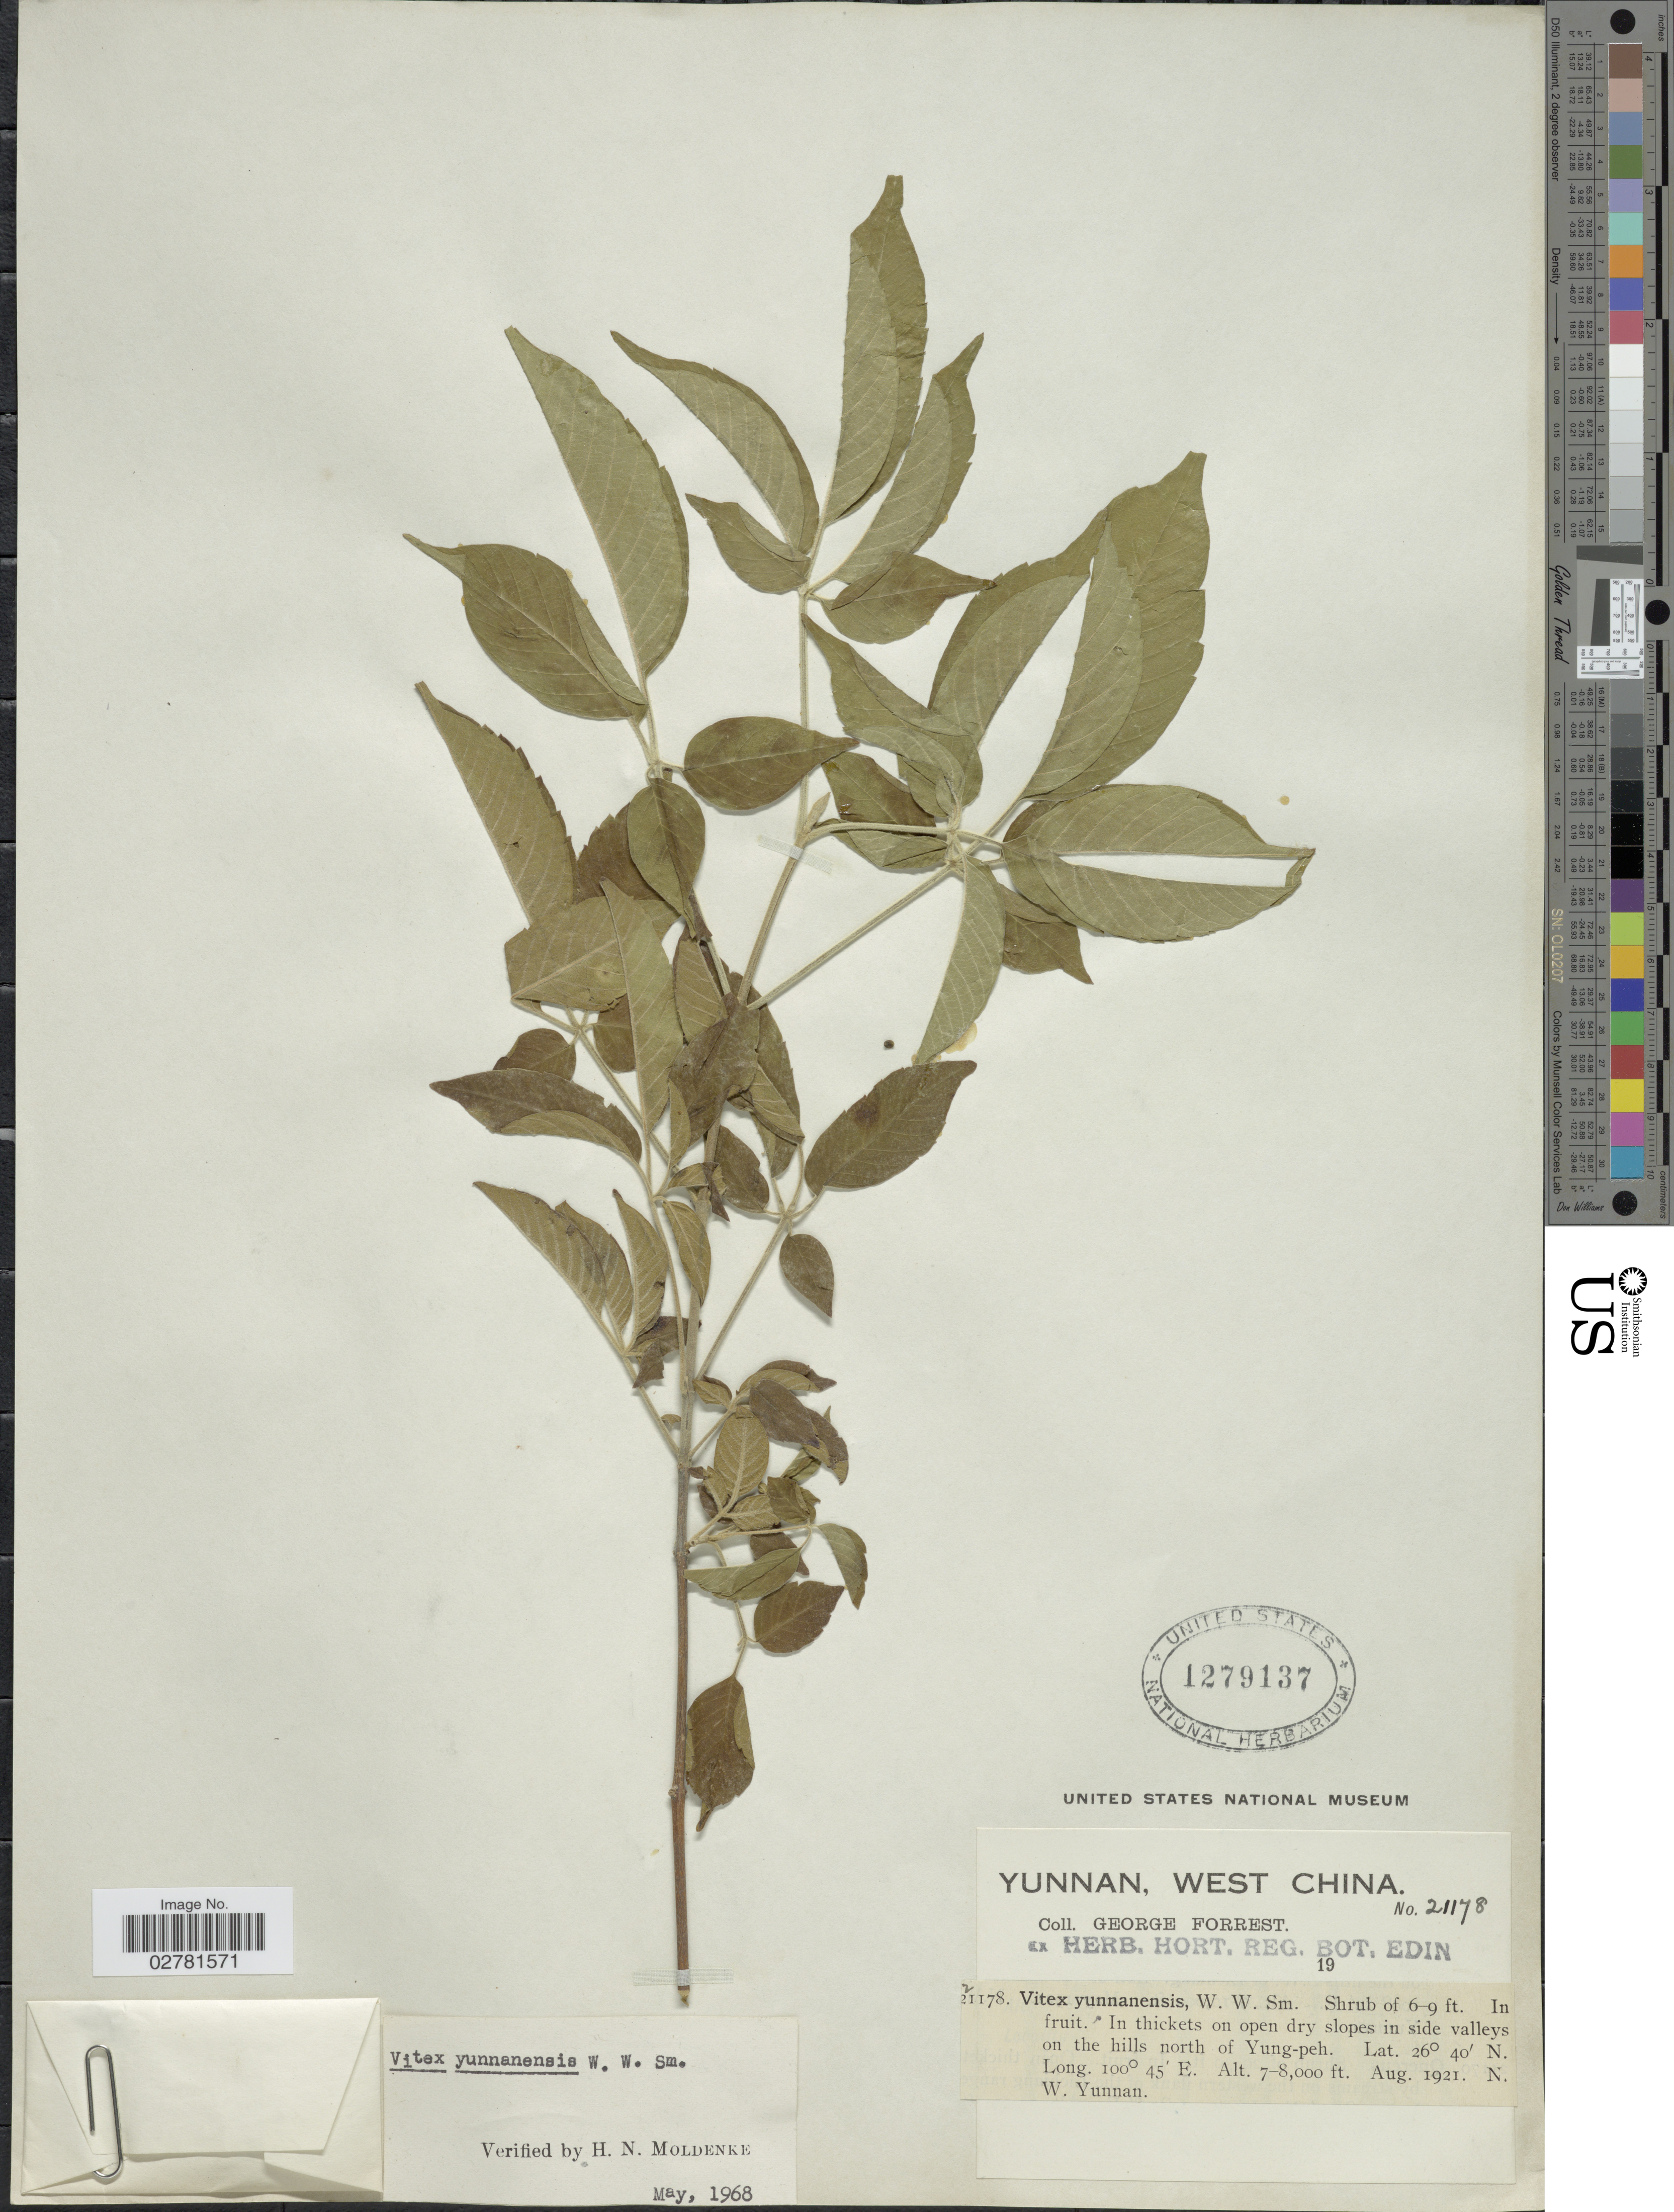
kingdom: Plantae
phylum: Tracheophyta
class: Magnoliopsida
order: Lamiales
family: Lamiaceae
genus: Vitex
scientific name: Vitex yunnanensis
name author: W.W. Sm.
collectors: G. Forrest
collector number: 21178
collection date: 1921-08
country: China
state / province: Yunnan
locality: West China. In thickets on open dry slopes in side valleys on the hills north of Yung-peh. W. Yunnan.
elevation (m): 2134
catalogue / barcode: US 1279137